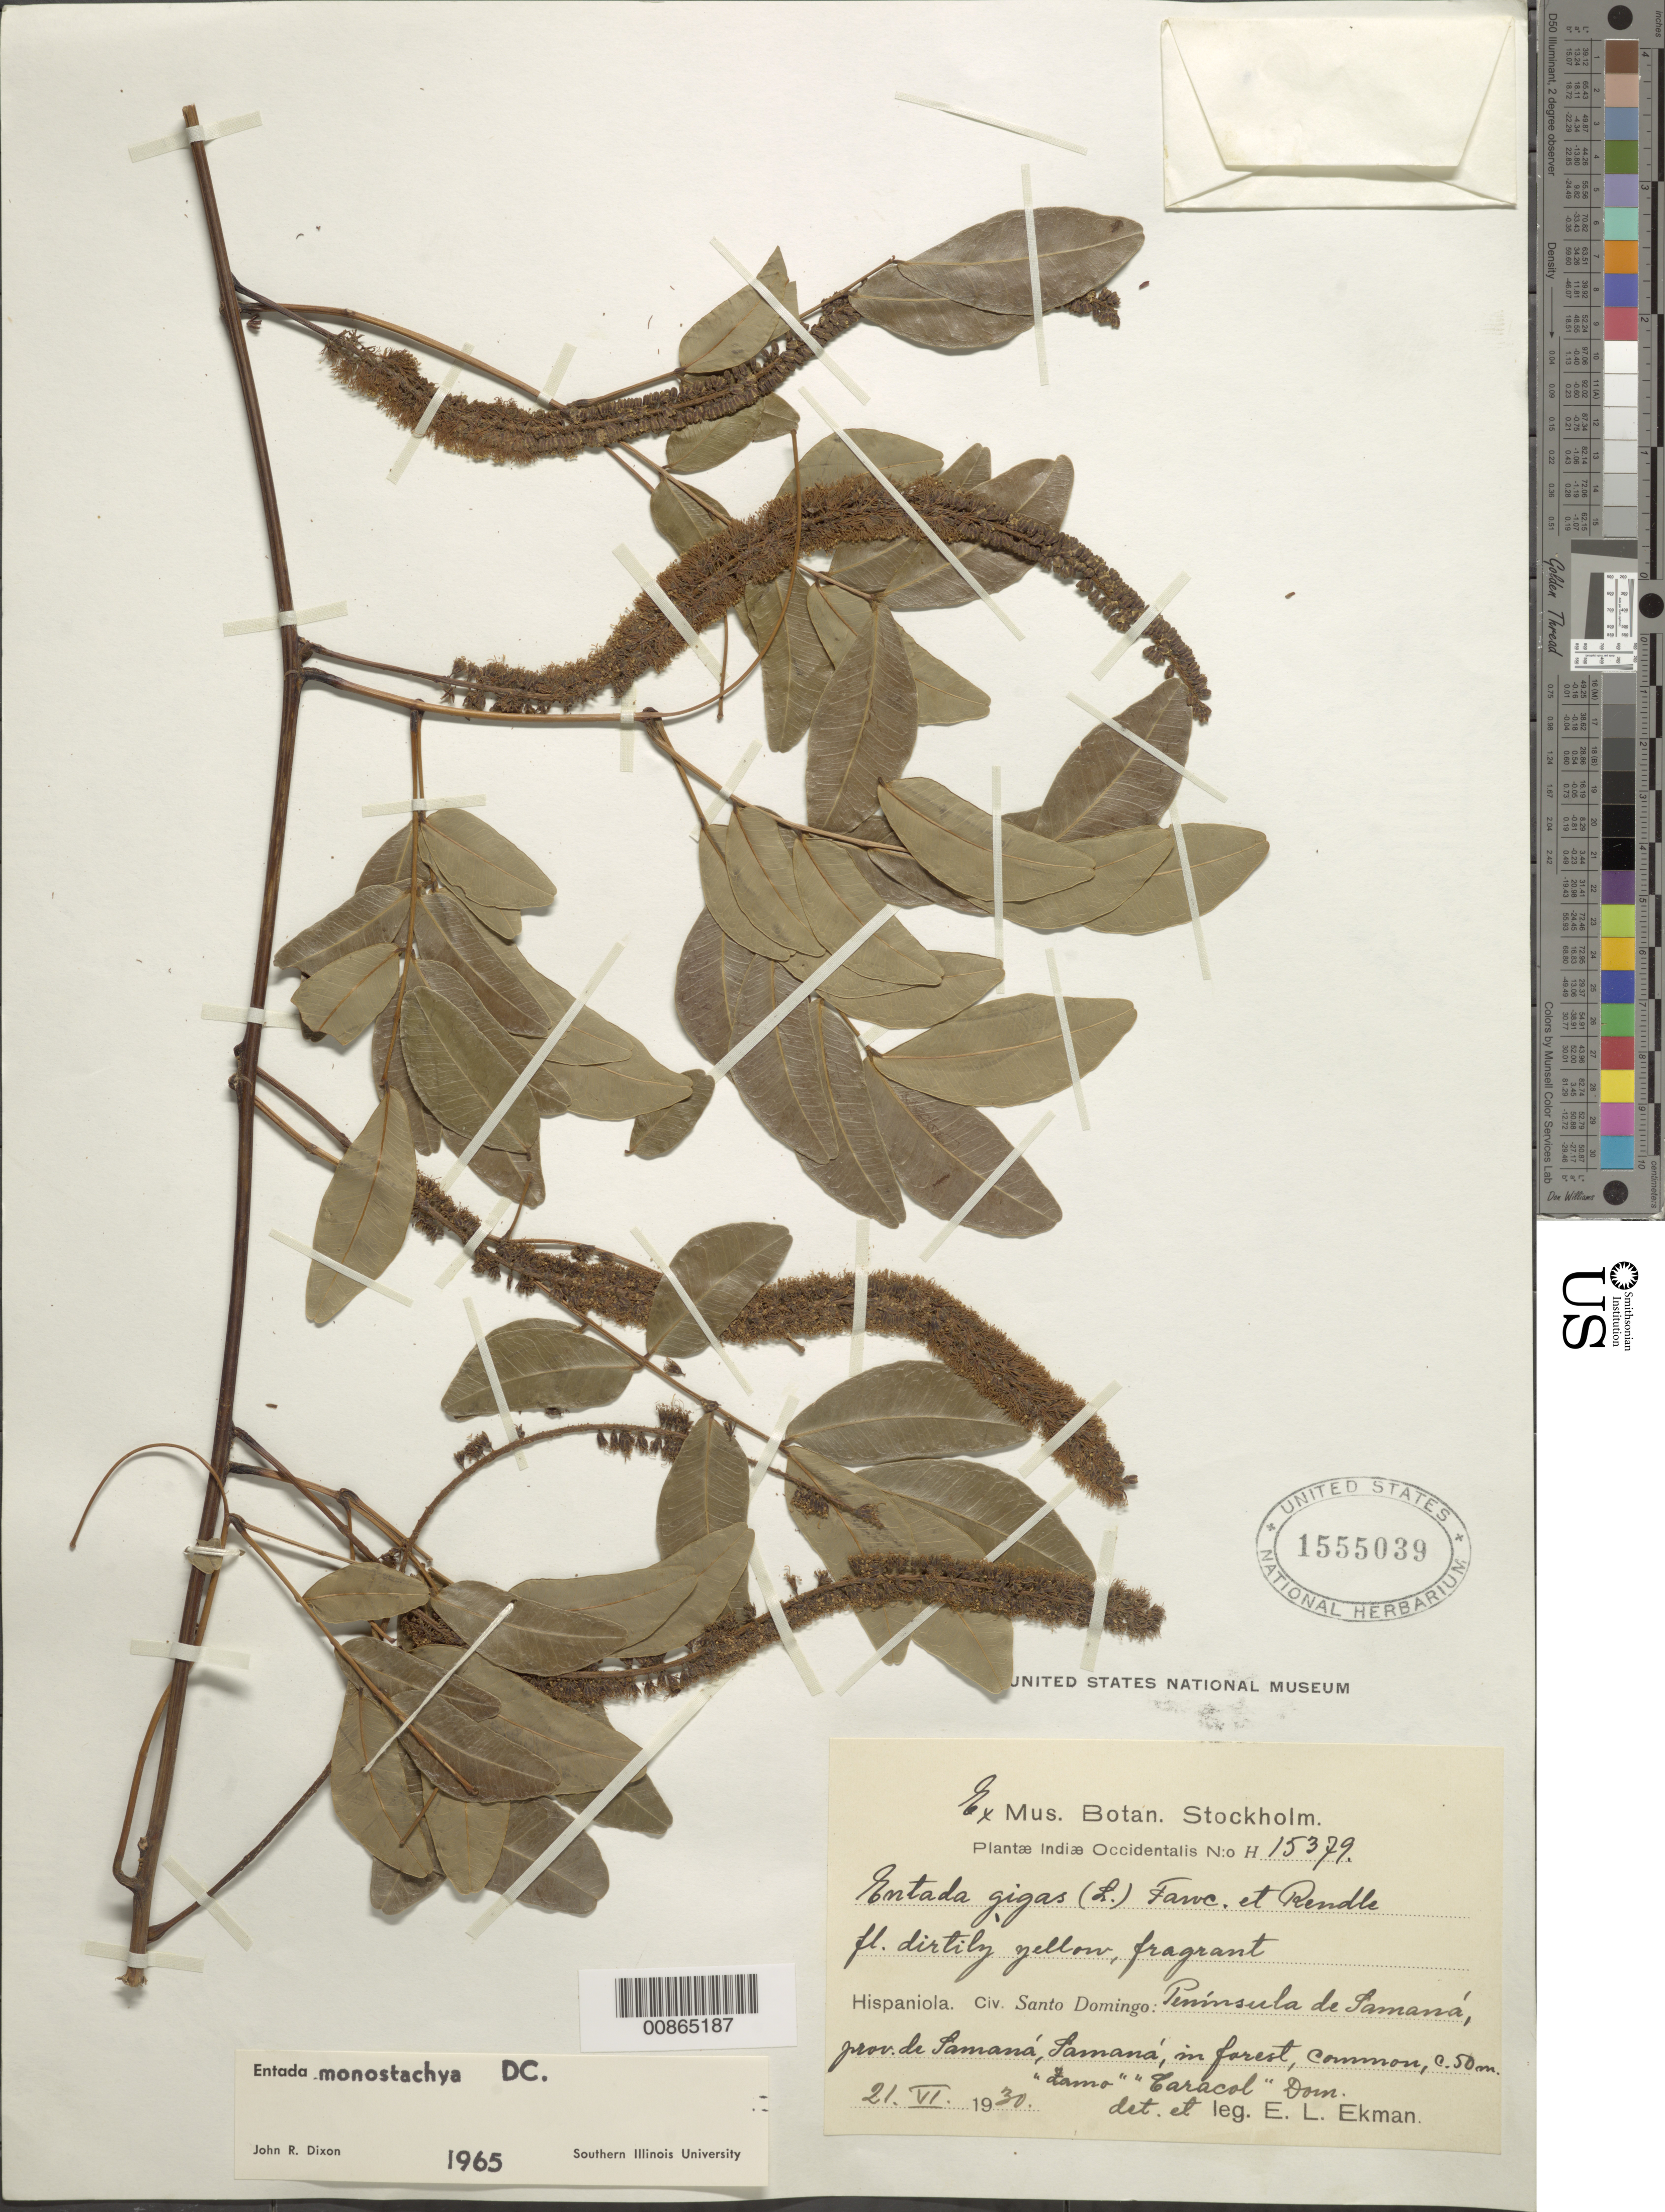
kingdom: Plantae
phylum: Tracheophyta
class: Magnoliopsida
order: Fabales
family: Fabaceae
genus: Entada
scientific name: Entada gigas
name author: (L.) Fawc. & Rendle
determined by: Strong, Mark T., (BOT), Smithsonian Institution - National Museum of Natural History (UNITED STATES)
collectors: E. L. Ekman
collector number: H 15379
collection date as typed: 21 Jun 1930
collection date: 1930-06-21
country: Dominican Republic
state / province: Samana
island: Hispaniola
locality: Península de Samaná, Samaná.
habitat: In forest.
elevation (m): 50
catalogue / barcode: US 1555039